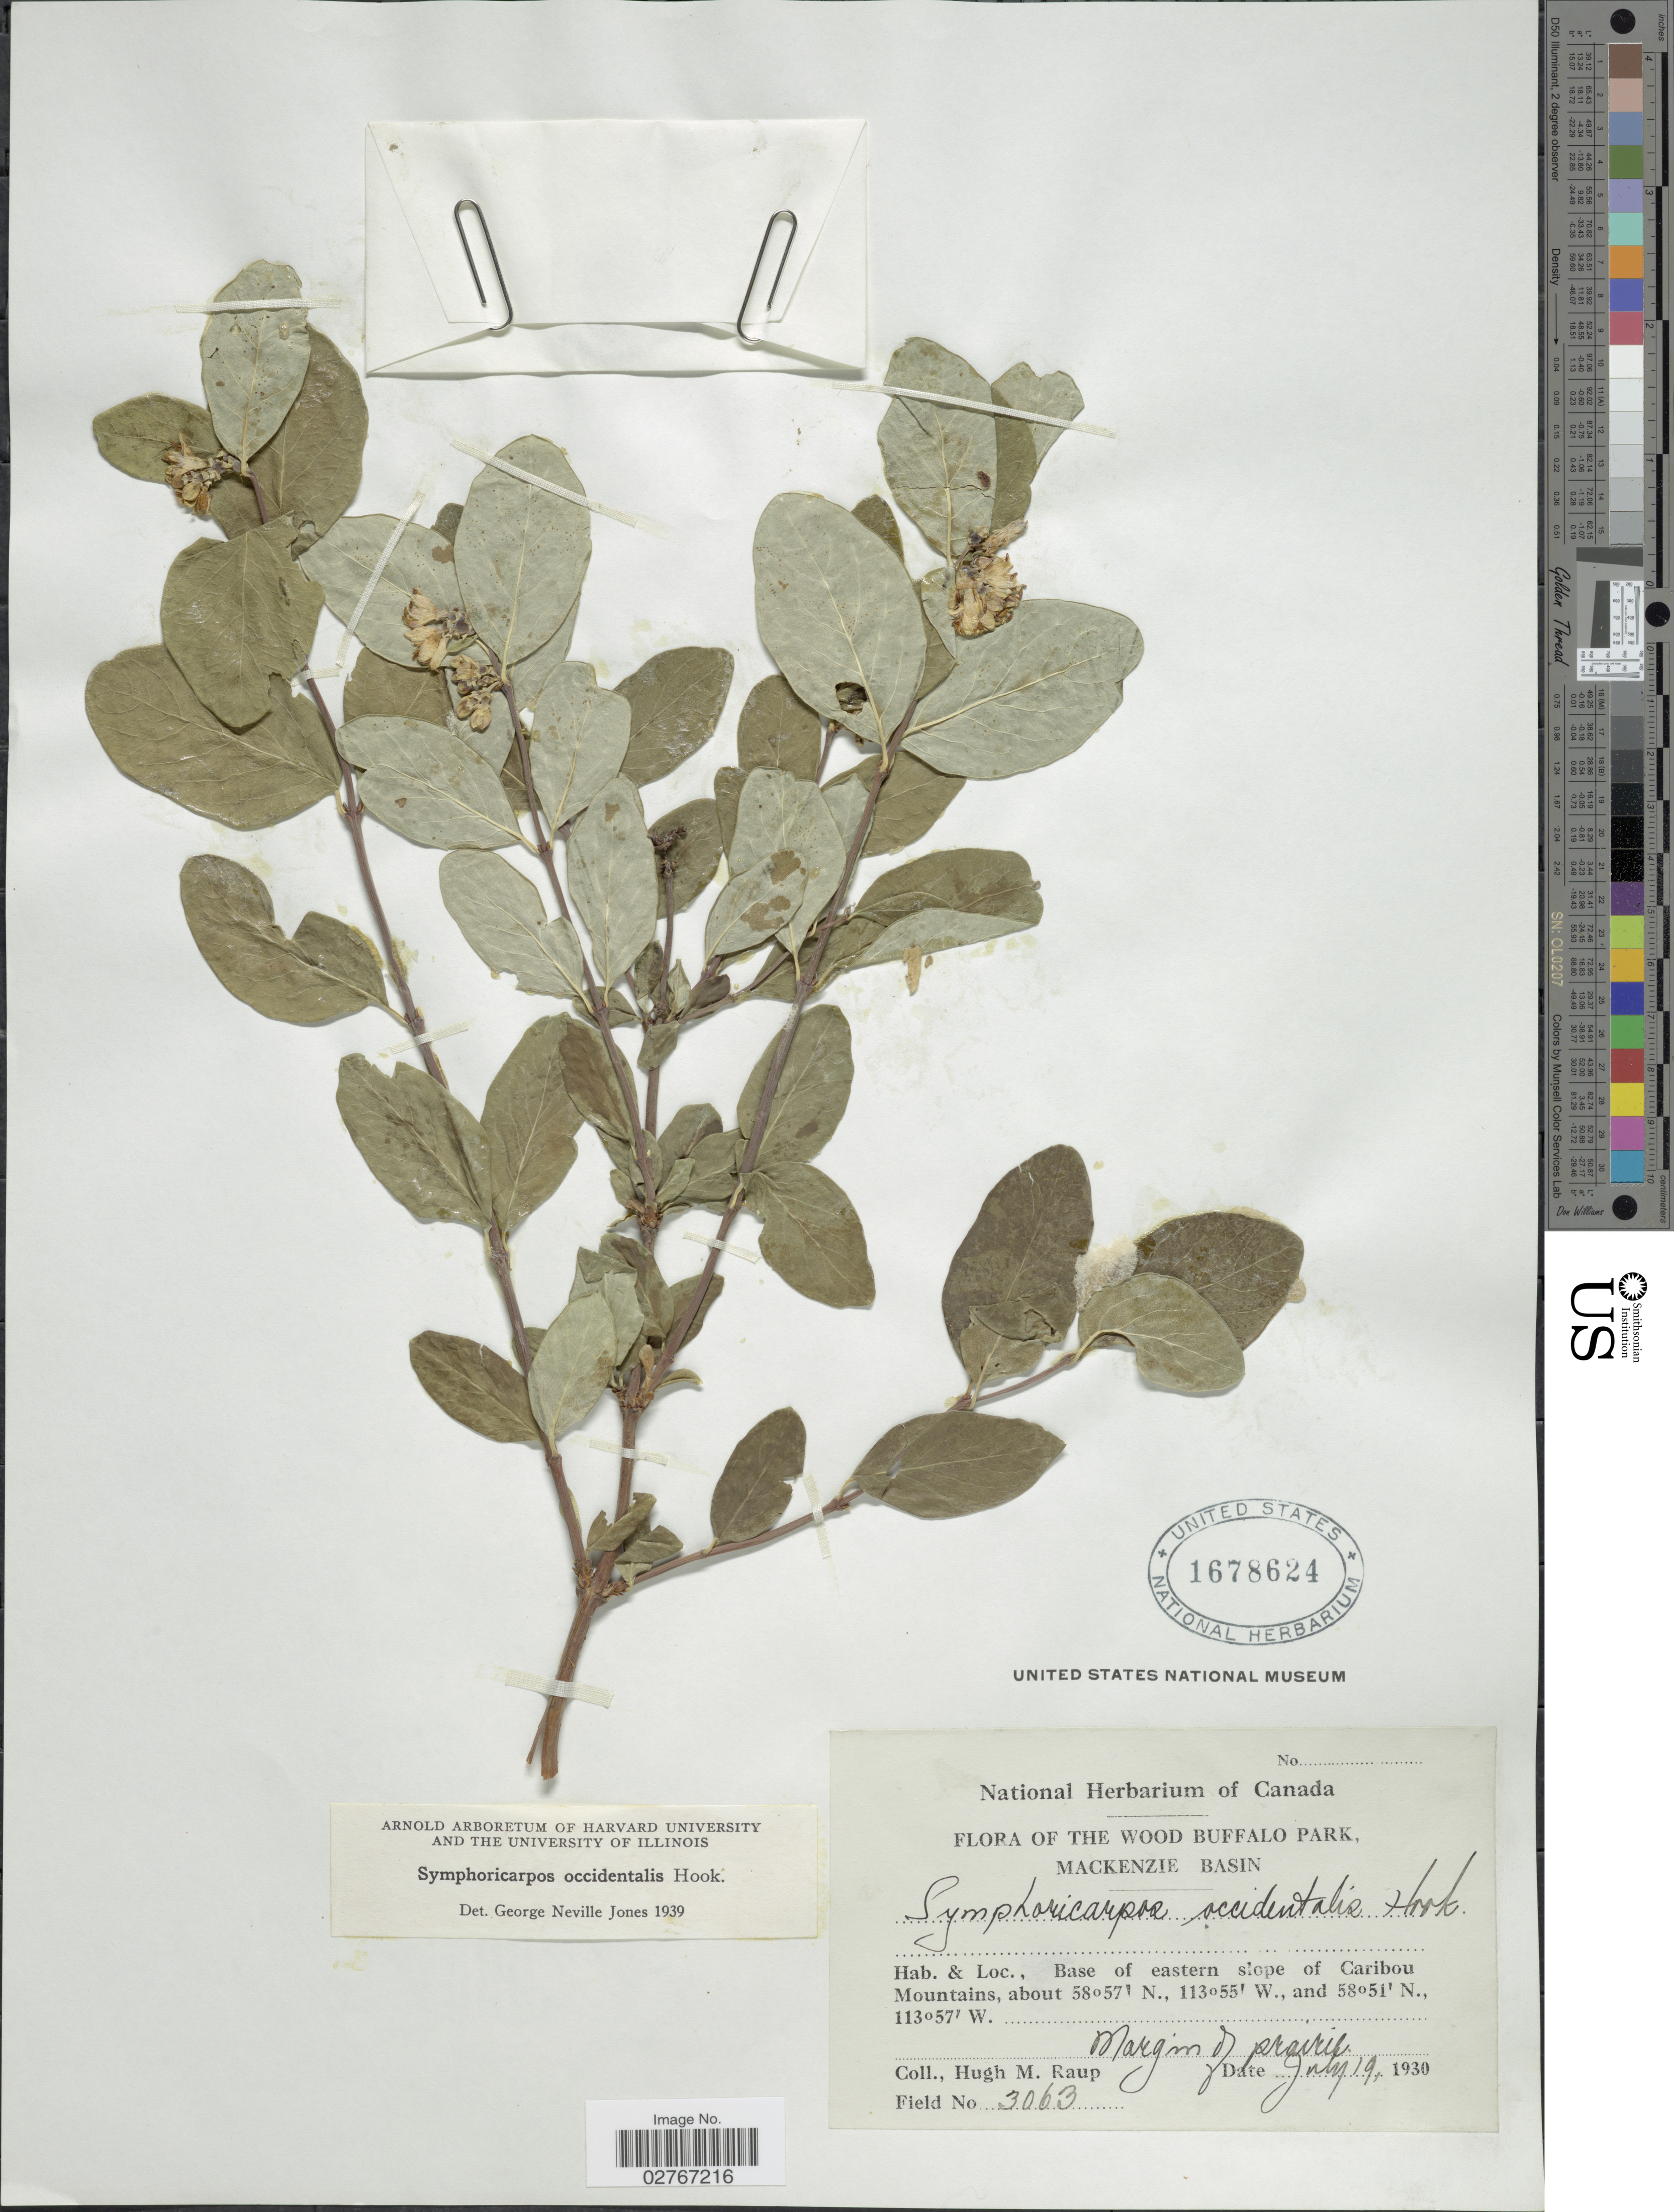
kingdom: Plantae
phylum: Tracheophyta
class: Magnoliopsida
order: Dipsacales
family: Caprifoliaceae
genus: Symphoricarpos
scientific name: Symphoricarpos occidentalis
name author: (R. Br.) Hook.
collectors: H. Raup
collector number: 3063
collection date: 1930-07-19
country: Canada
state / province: Alberta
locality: The Wood Buffalo Park, Mackenzie Basin, Base of eastern slope of Caribou Mountains.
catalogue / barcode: US 1678624